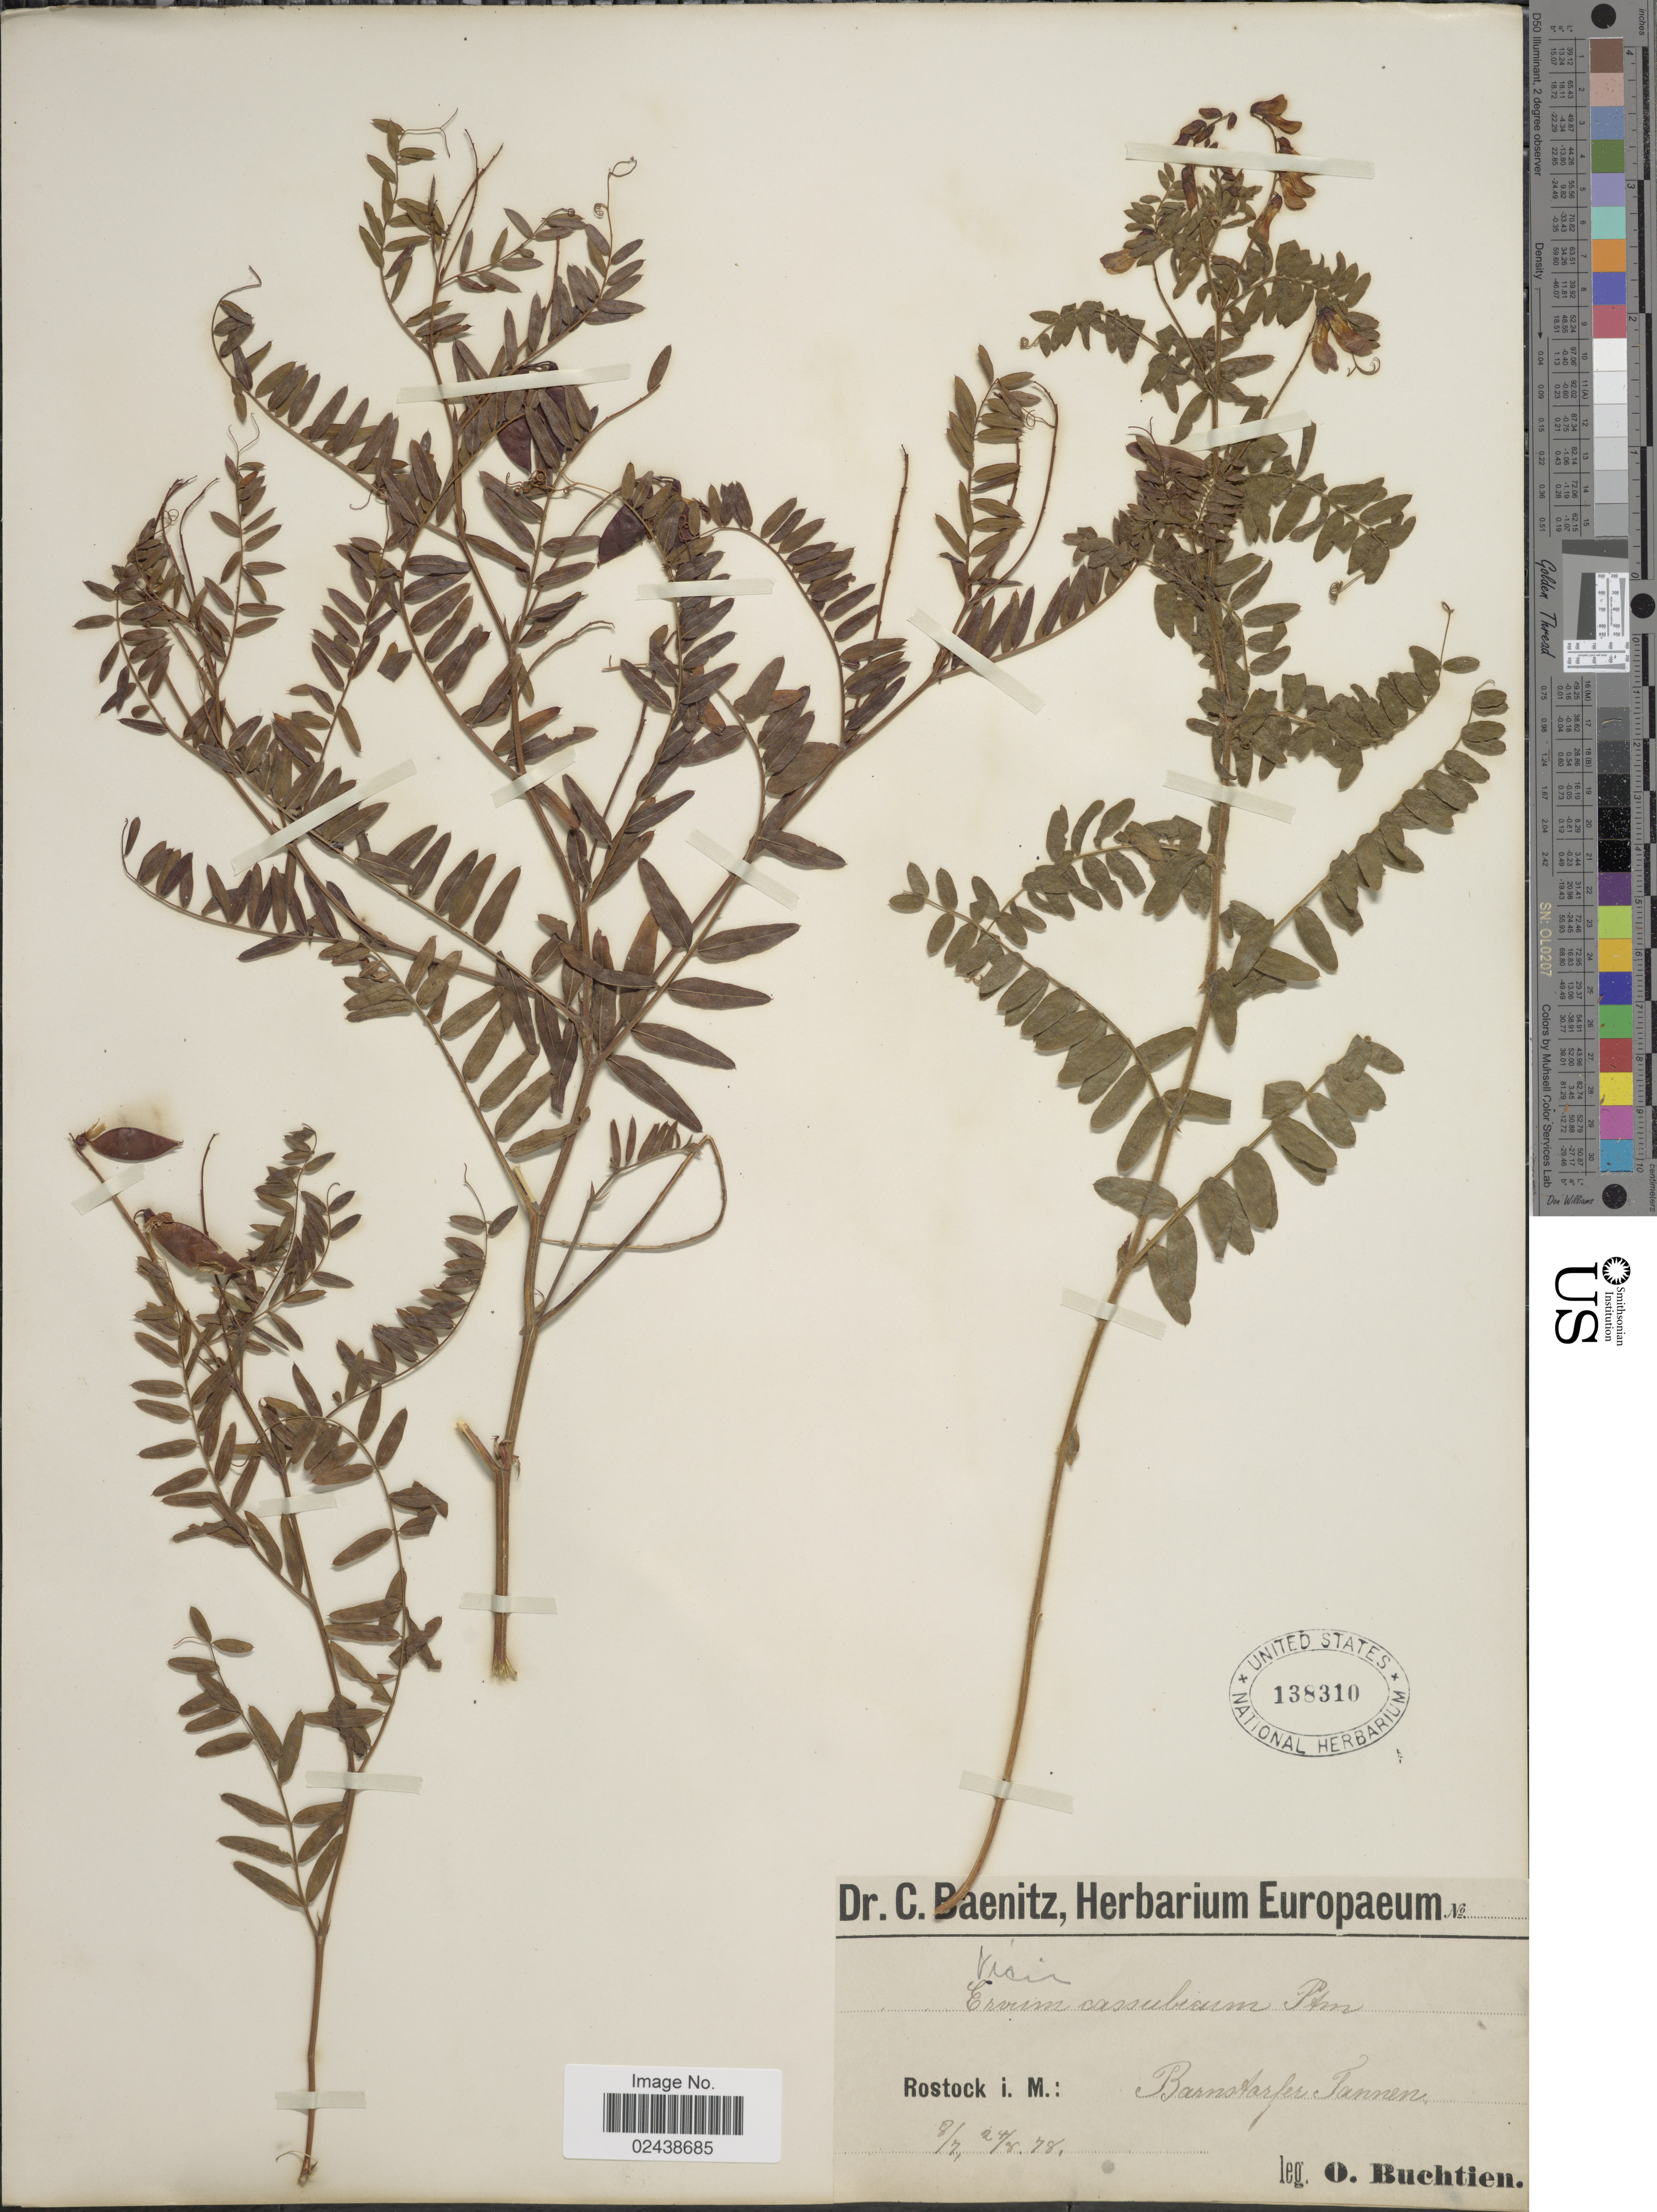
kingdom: Plantae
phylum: Tracheophyta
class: Magnoliopsida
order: Fabales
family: Fabaceae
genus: Vicia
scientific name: Vicia cassubica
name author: L.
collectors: O. Buchtien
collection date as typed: Transcribed d/m/y: 8/7/78 to 24/9/78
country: Germany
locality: Rostock i. M.: Barnstarfer Tannen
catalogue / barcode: US 138310